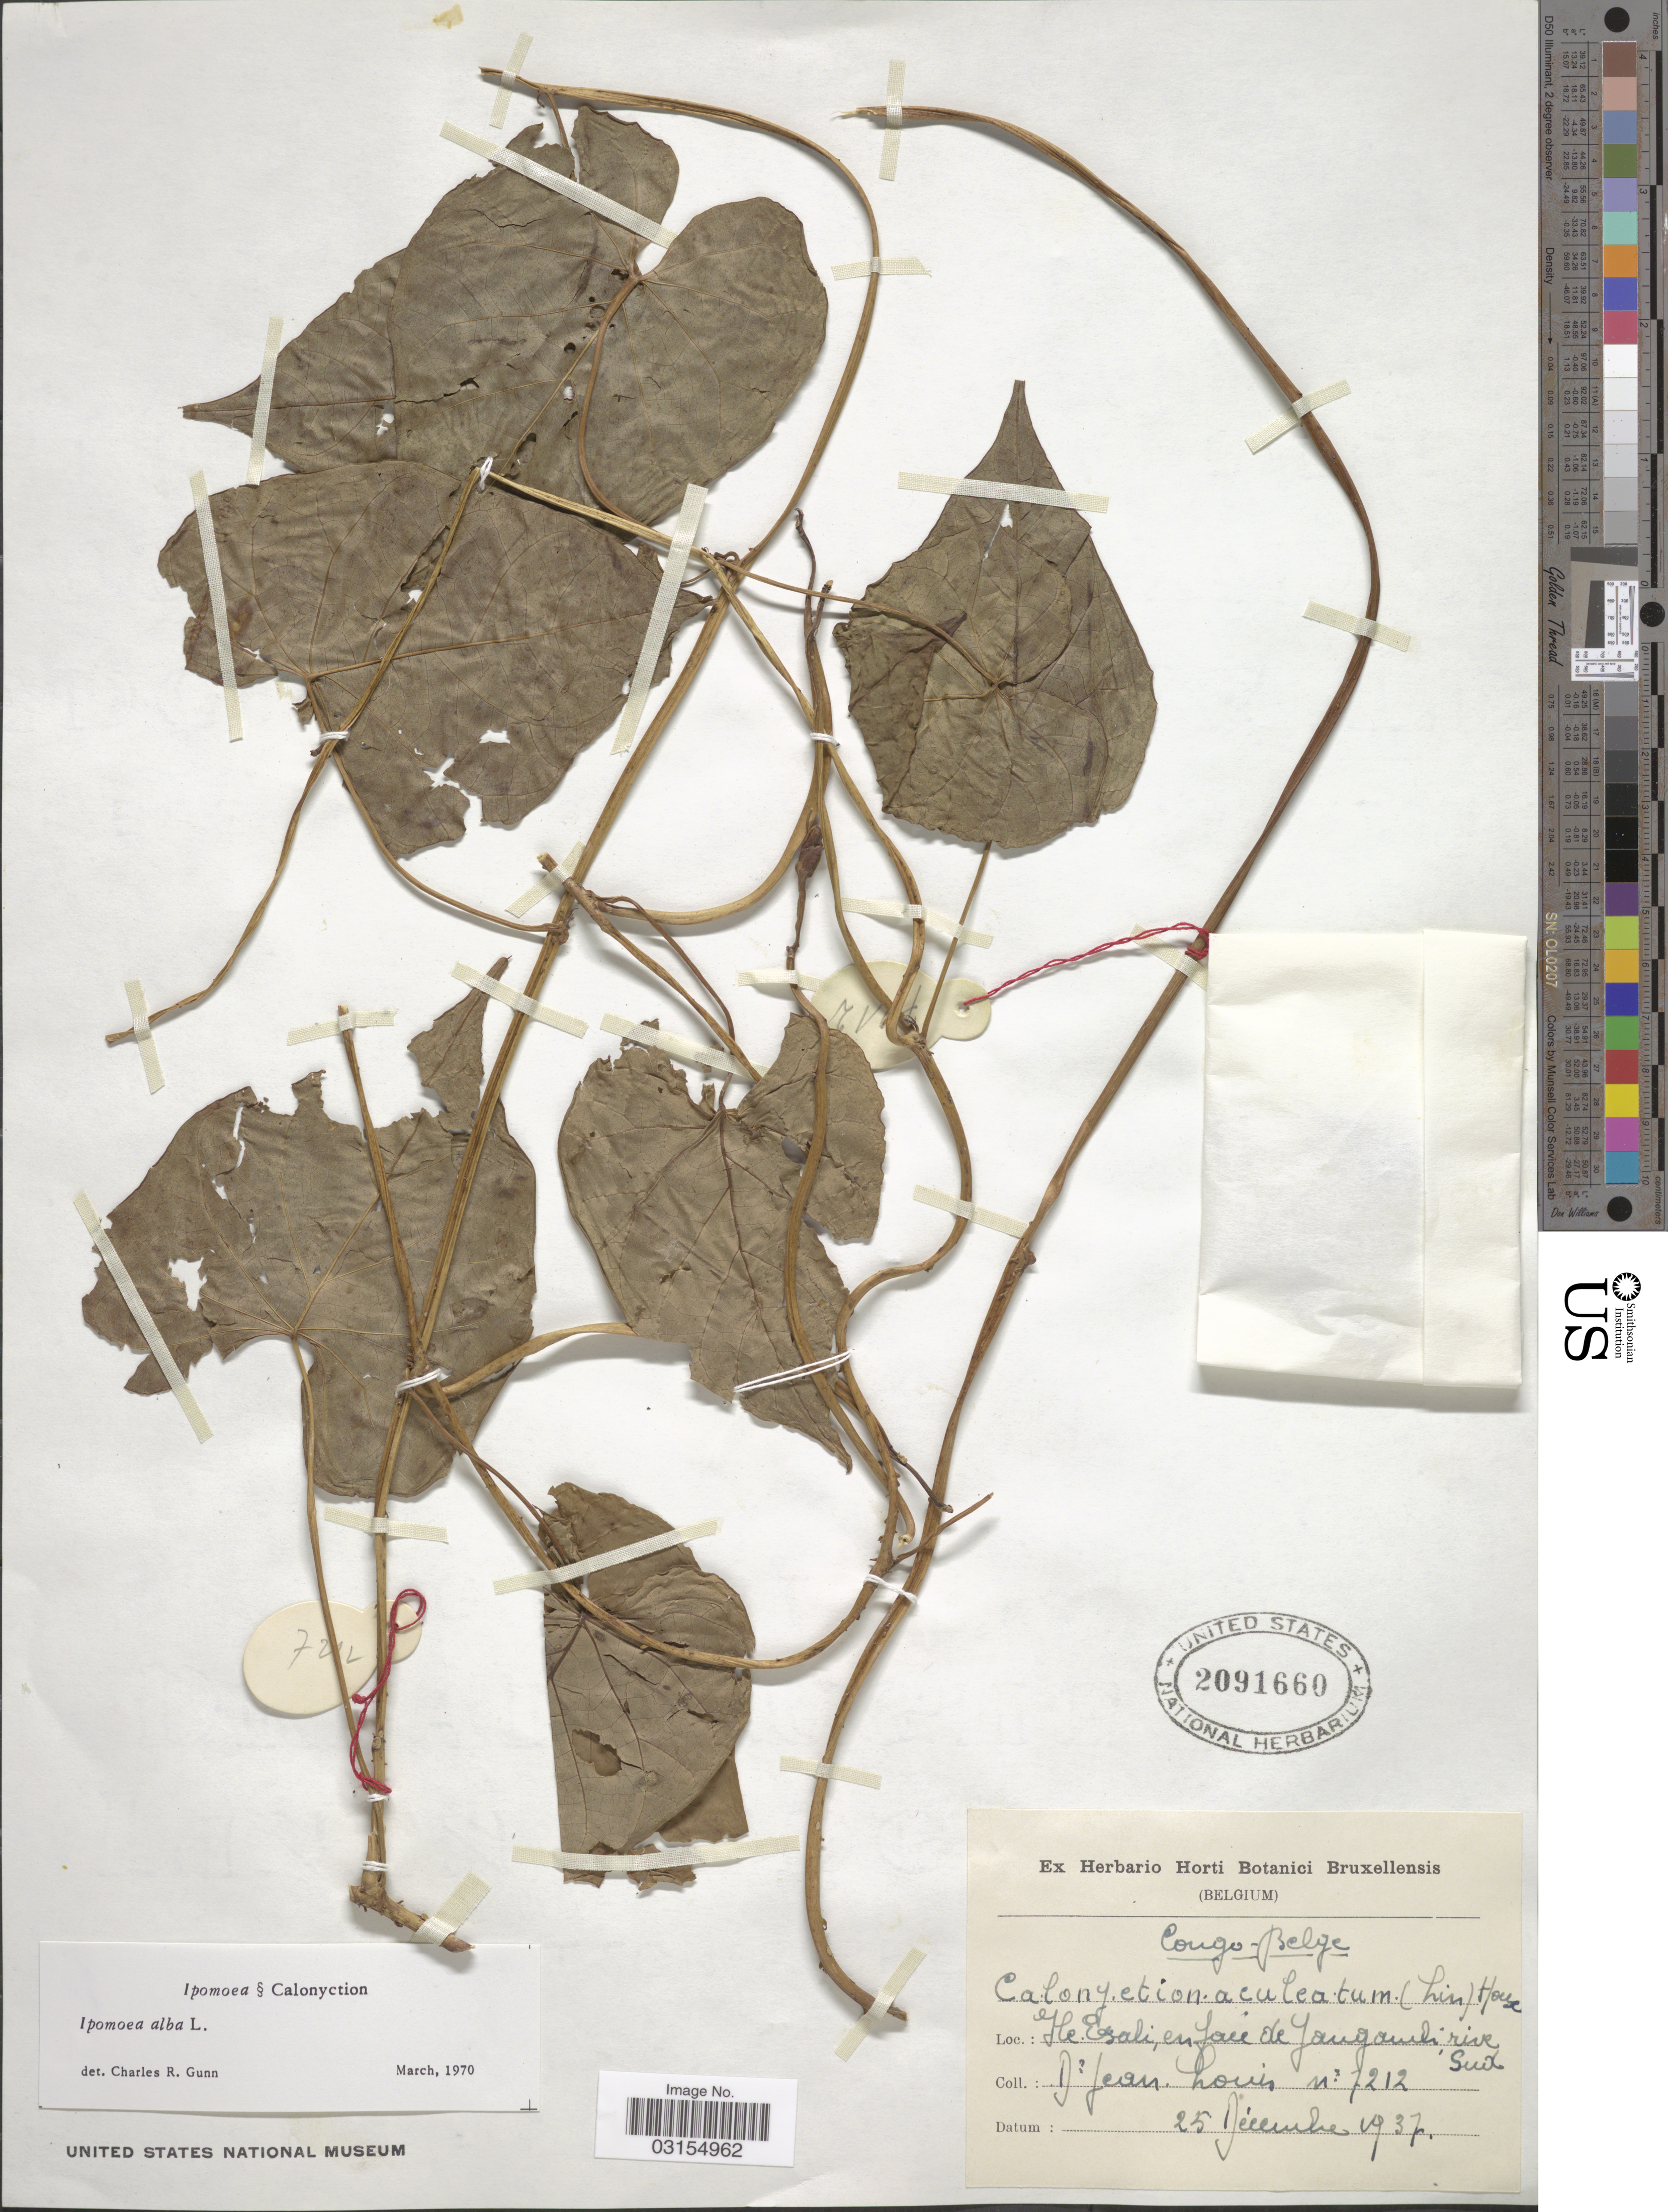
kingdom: Plantae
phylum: Tracheophyta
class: Magnoliopsida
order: Solanales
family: Convolvulaceae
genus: Ipomoea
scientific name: Ipomoea alba L.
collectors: J. Louis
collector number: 7212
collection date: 1937-12-25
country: Congo, Democratic Republic of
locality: Congo Belge. Ile Esali; en face de Yangambi, rive Sud.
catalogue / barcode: US 2091660